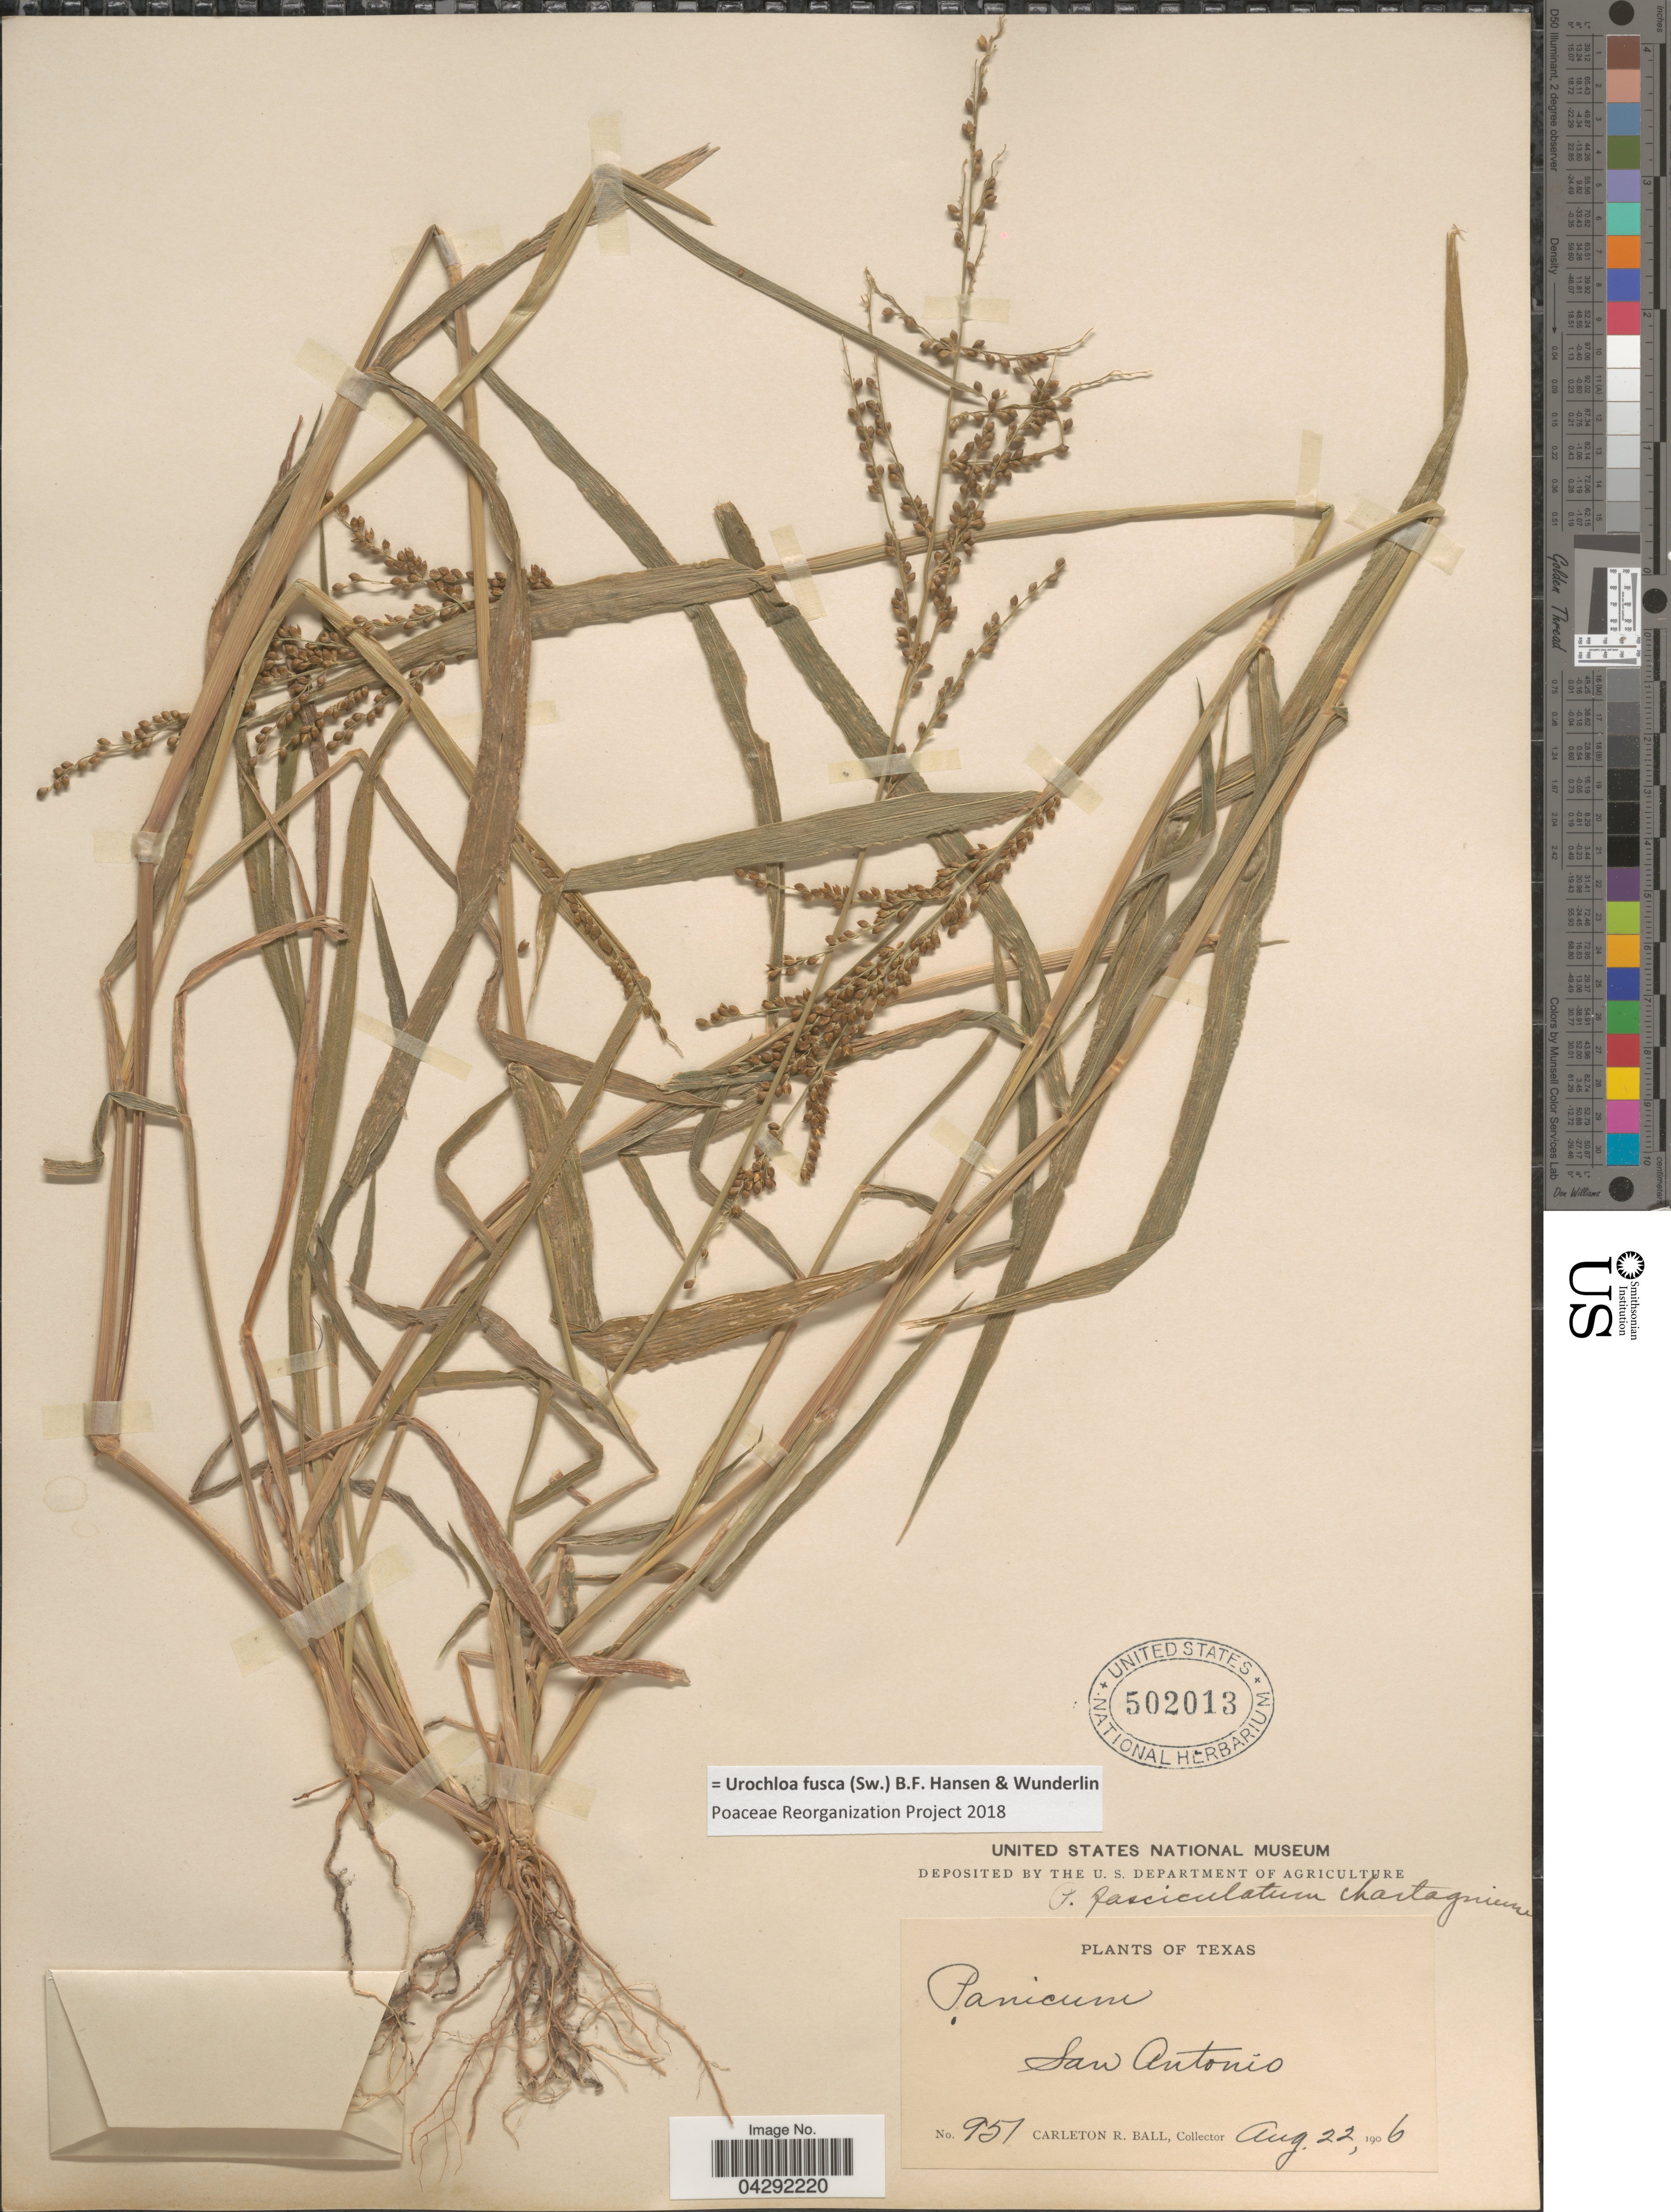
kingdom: Plantae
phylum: Tracheophyta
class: Liliopsida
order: Poales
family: Poaceae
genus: Urochloa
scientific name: Urochloa fusca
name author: (Sw.) B.F. Hansen & Wunderlin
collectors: C. R. Ball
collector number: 951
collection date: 1906-08-22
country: United States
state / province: Texas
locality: San Antonio.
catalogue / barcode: US 502013